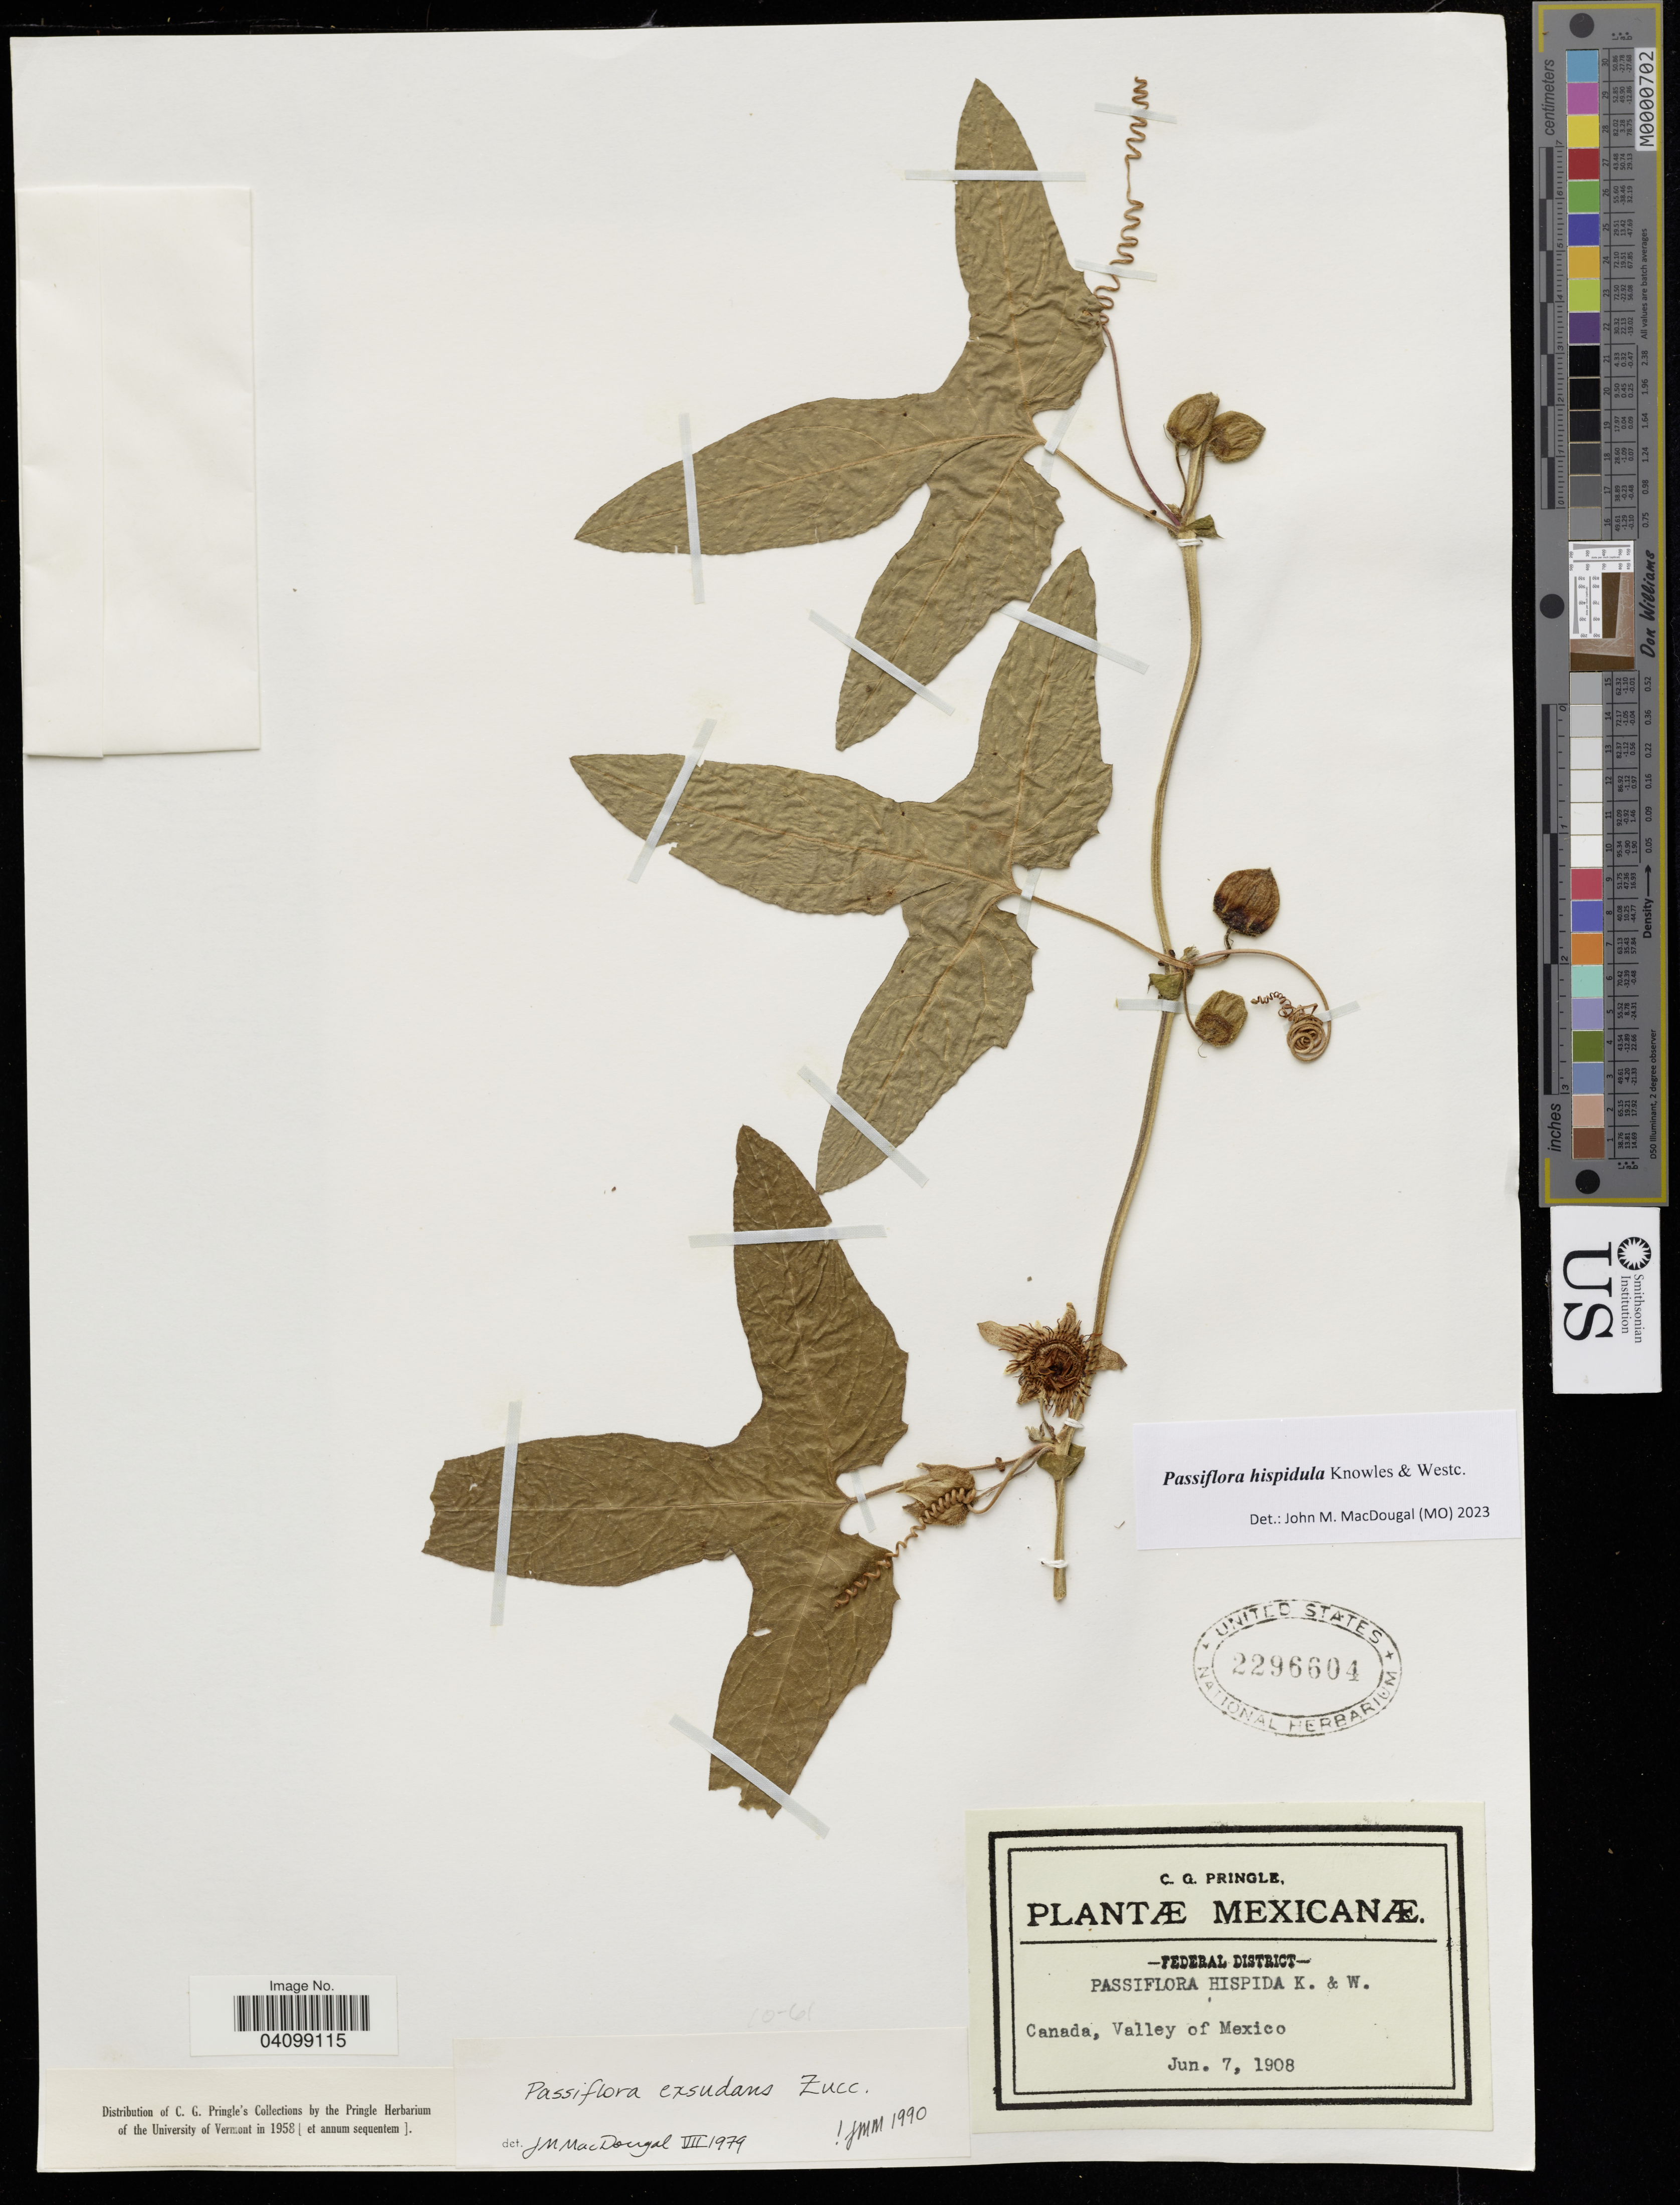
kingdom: Plantae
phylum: Tracheophyta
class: Magnoliopsida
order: Malpighiales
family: Passifloraceae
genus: Passiflora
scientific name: Passiflora hispida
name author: DC. ex Triana & Planch.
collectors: C. G. Pringle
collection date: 1908-06-07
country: Mexico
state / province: Distrito Federal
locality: Canada, Valley of Mexico.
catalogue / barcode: US 2296604